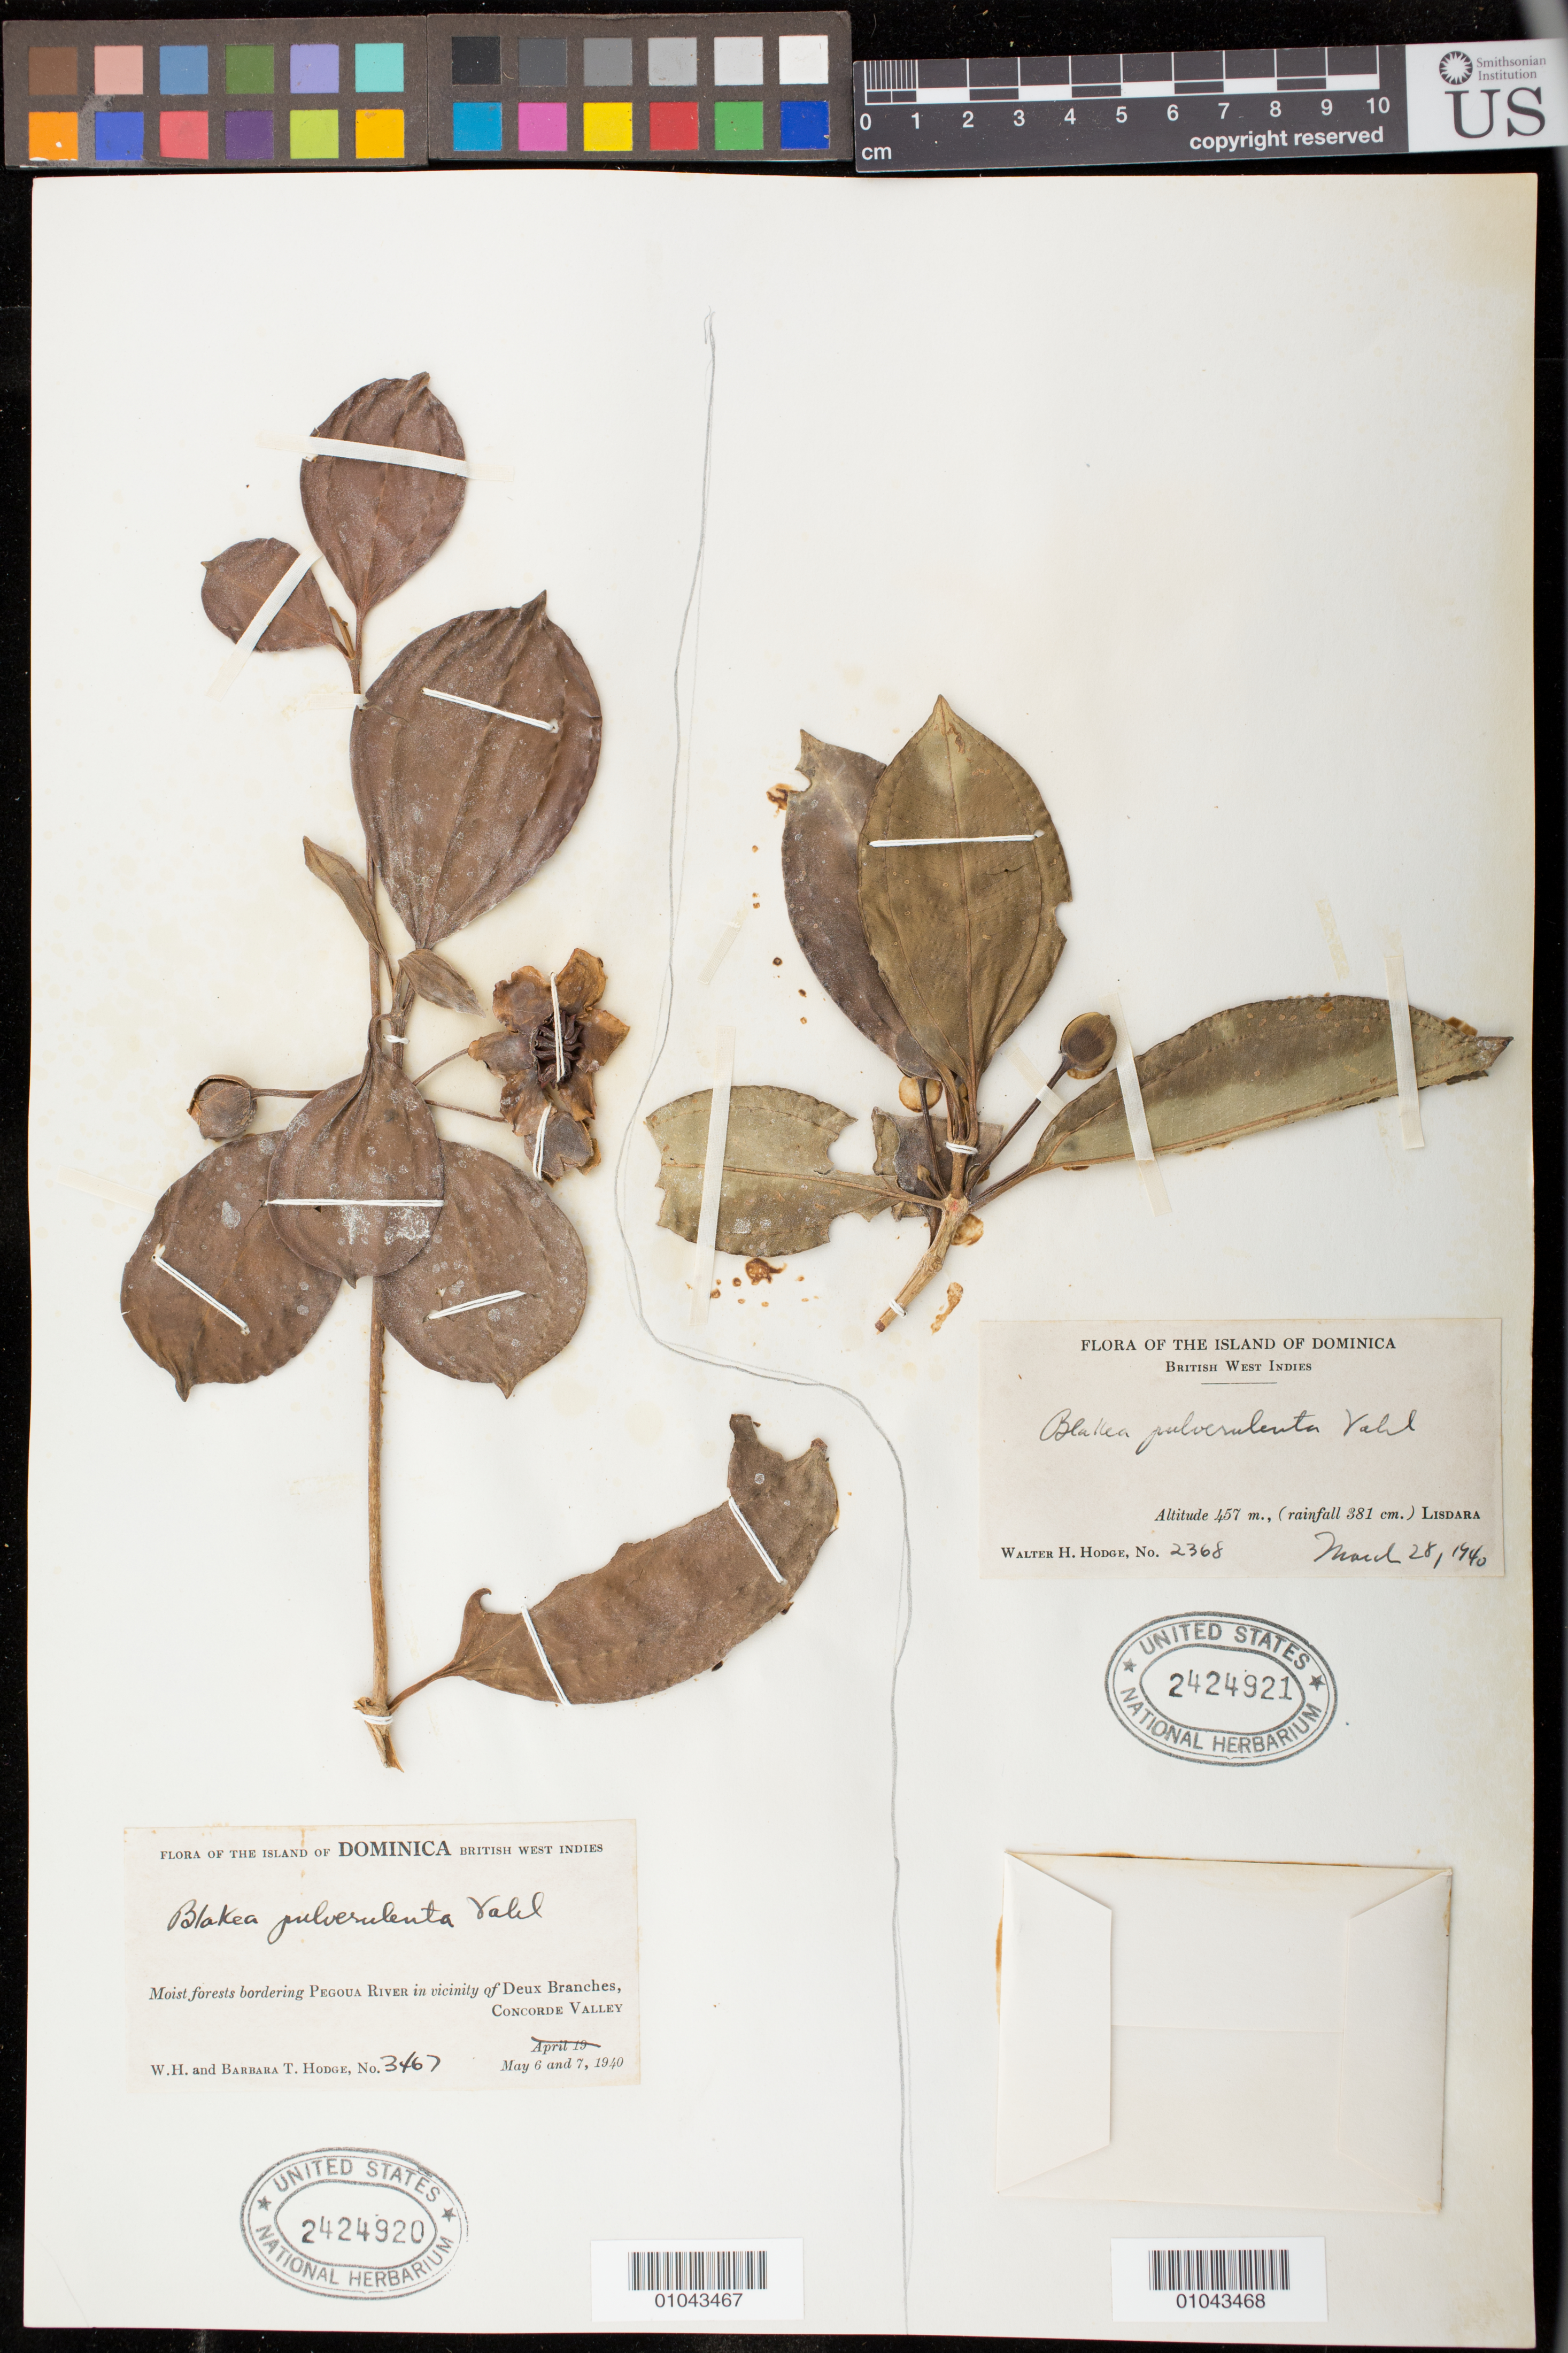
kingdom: Plantae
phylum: Tracheophyta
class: Magnoliopsida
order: Myrtales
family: Melastomataceae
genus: Blakea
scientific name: Blakea pulverulenta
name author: Vahl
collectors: W. Hodge & B. Hodge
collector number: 2368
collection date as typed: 28 Mar 1940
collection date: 1940-03-28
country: Dominica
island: Dominica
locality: Lisdara, British West Indies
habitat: Rainfall 381 cm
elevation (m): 457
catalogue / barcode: US 2424921